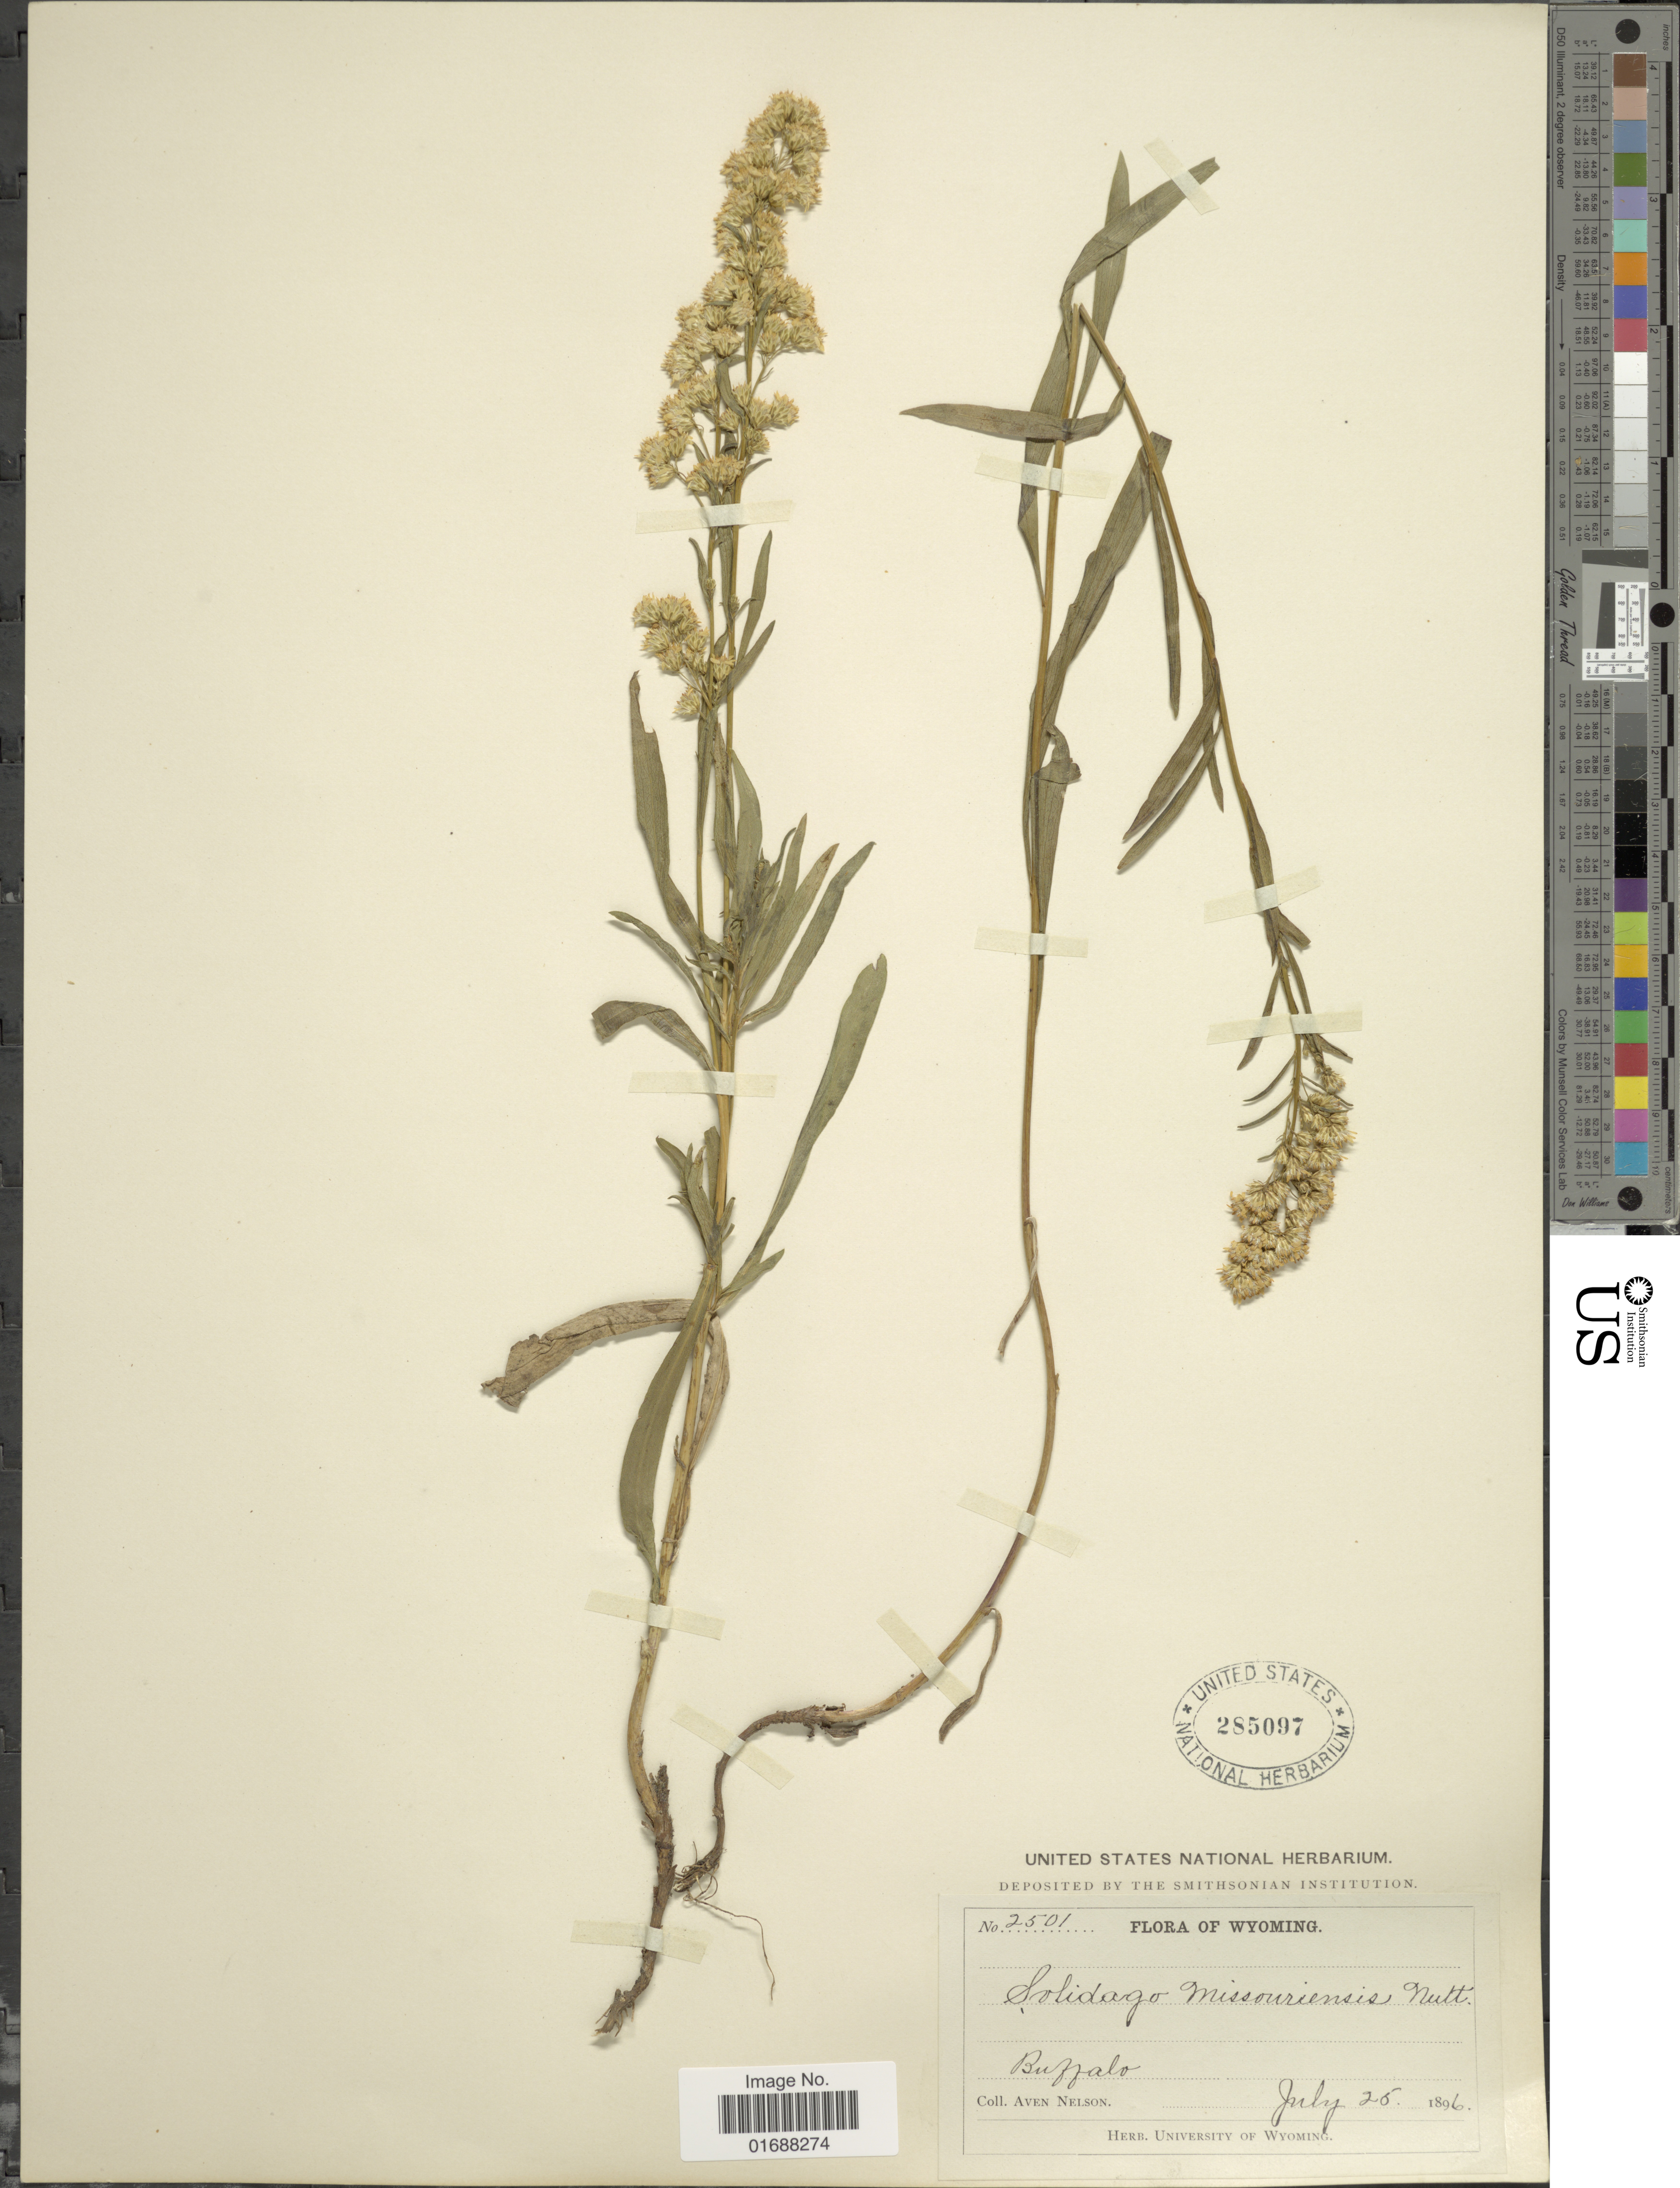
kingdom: Plantae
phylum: Tracheophyta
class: Magnoliopsida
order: Asterales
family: Asteraceae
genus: Solidago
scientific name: Solidago missouriensis var. missouriensis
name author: Nutt.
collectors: A. Nelson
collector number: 2501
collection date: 1896-07-25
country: United States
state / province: Wyoming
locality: Buffalo.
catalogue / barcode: US 285097